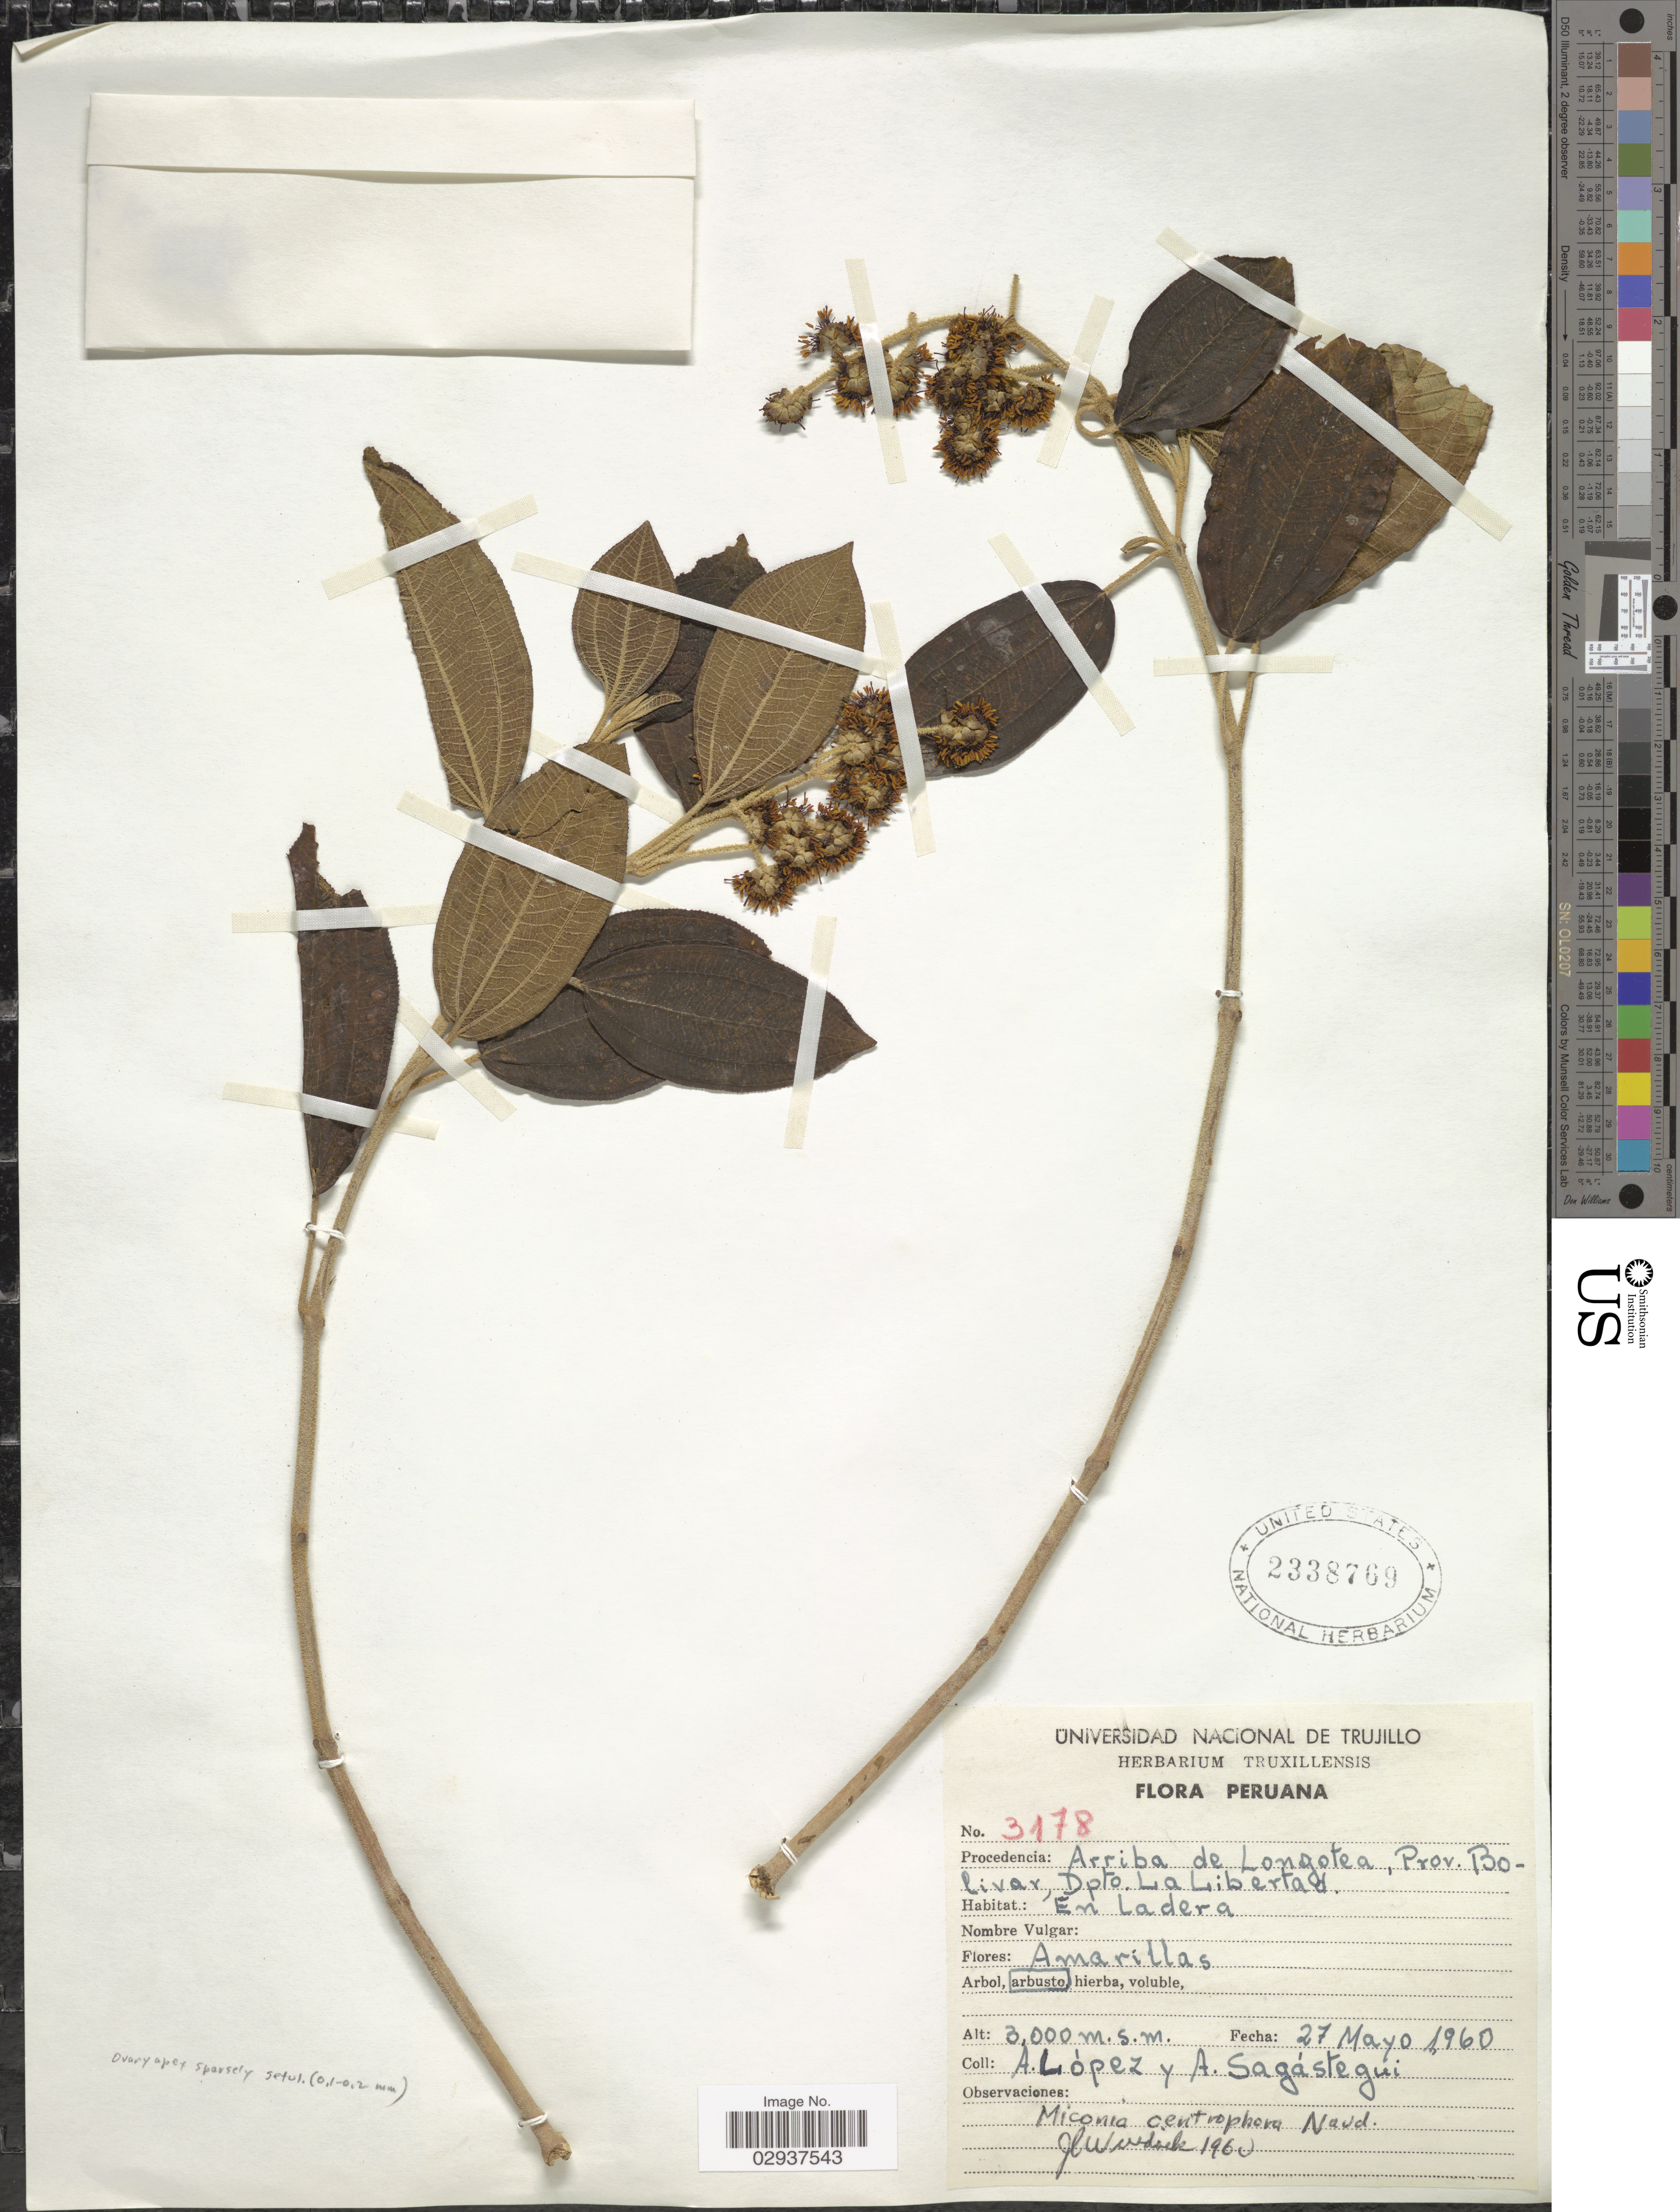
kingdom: Plantae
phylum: Tracheophyta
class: Magnoliopsida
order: Myrtales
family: Melastomataceae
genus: Miconia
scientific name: Miconia centrophora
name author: Naudin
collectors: A. López & A. Sagastegui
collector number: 3178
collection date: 1960-05-27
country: Peru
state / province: La Libertad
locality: Arriba de Longotea, Prov. Bolivar, Dpto. La Libertad.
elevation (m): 3000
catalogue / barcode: US 2338769